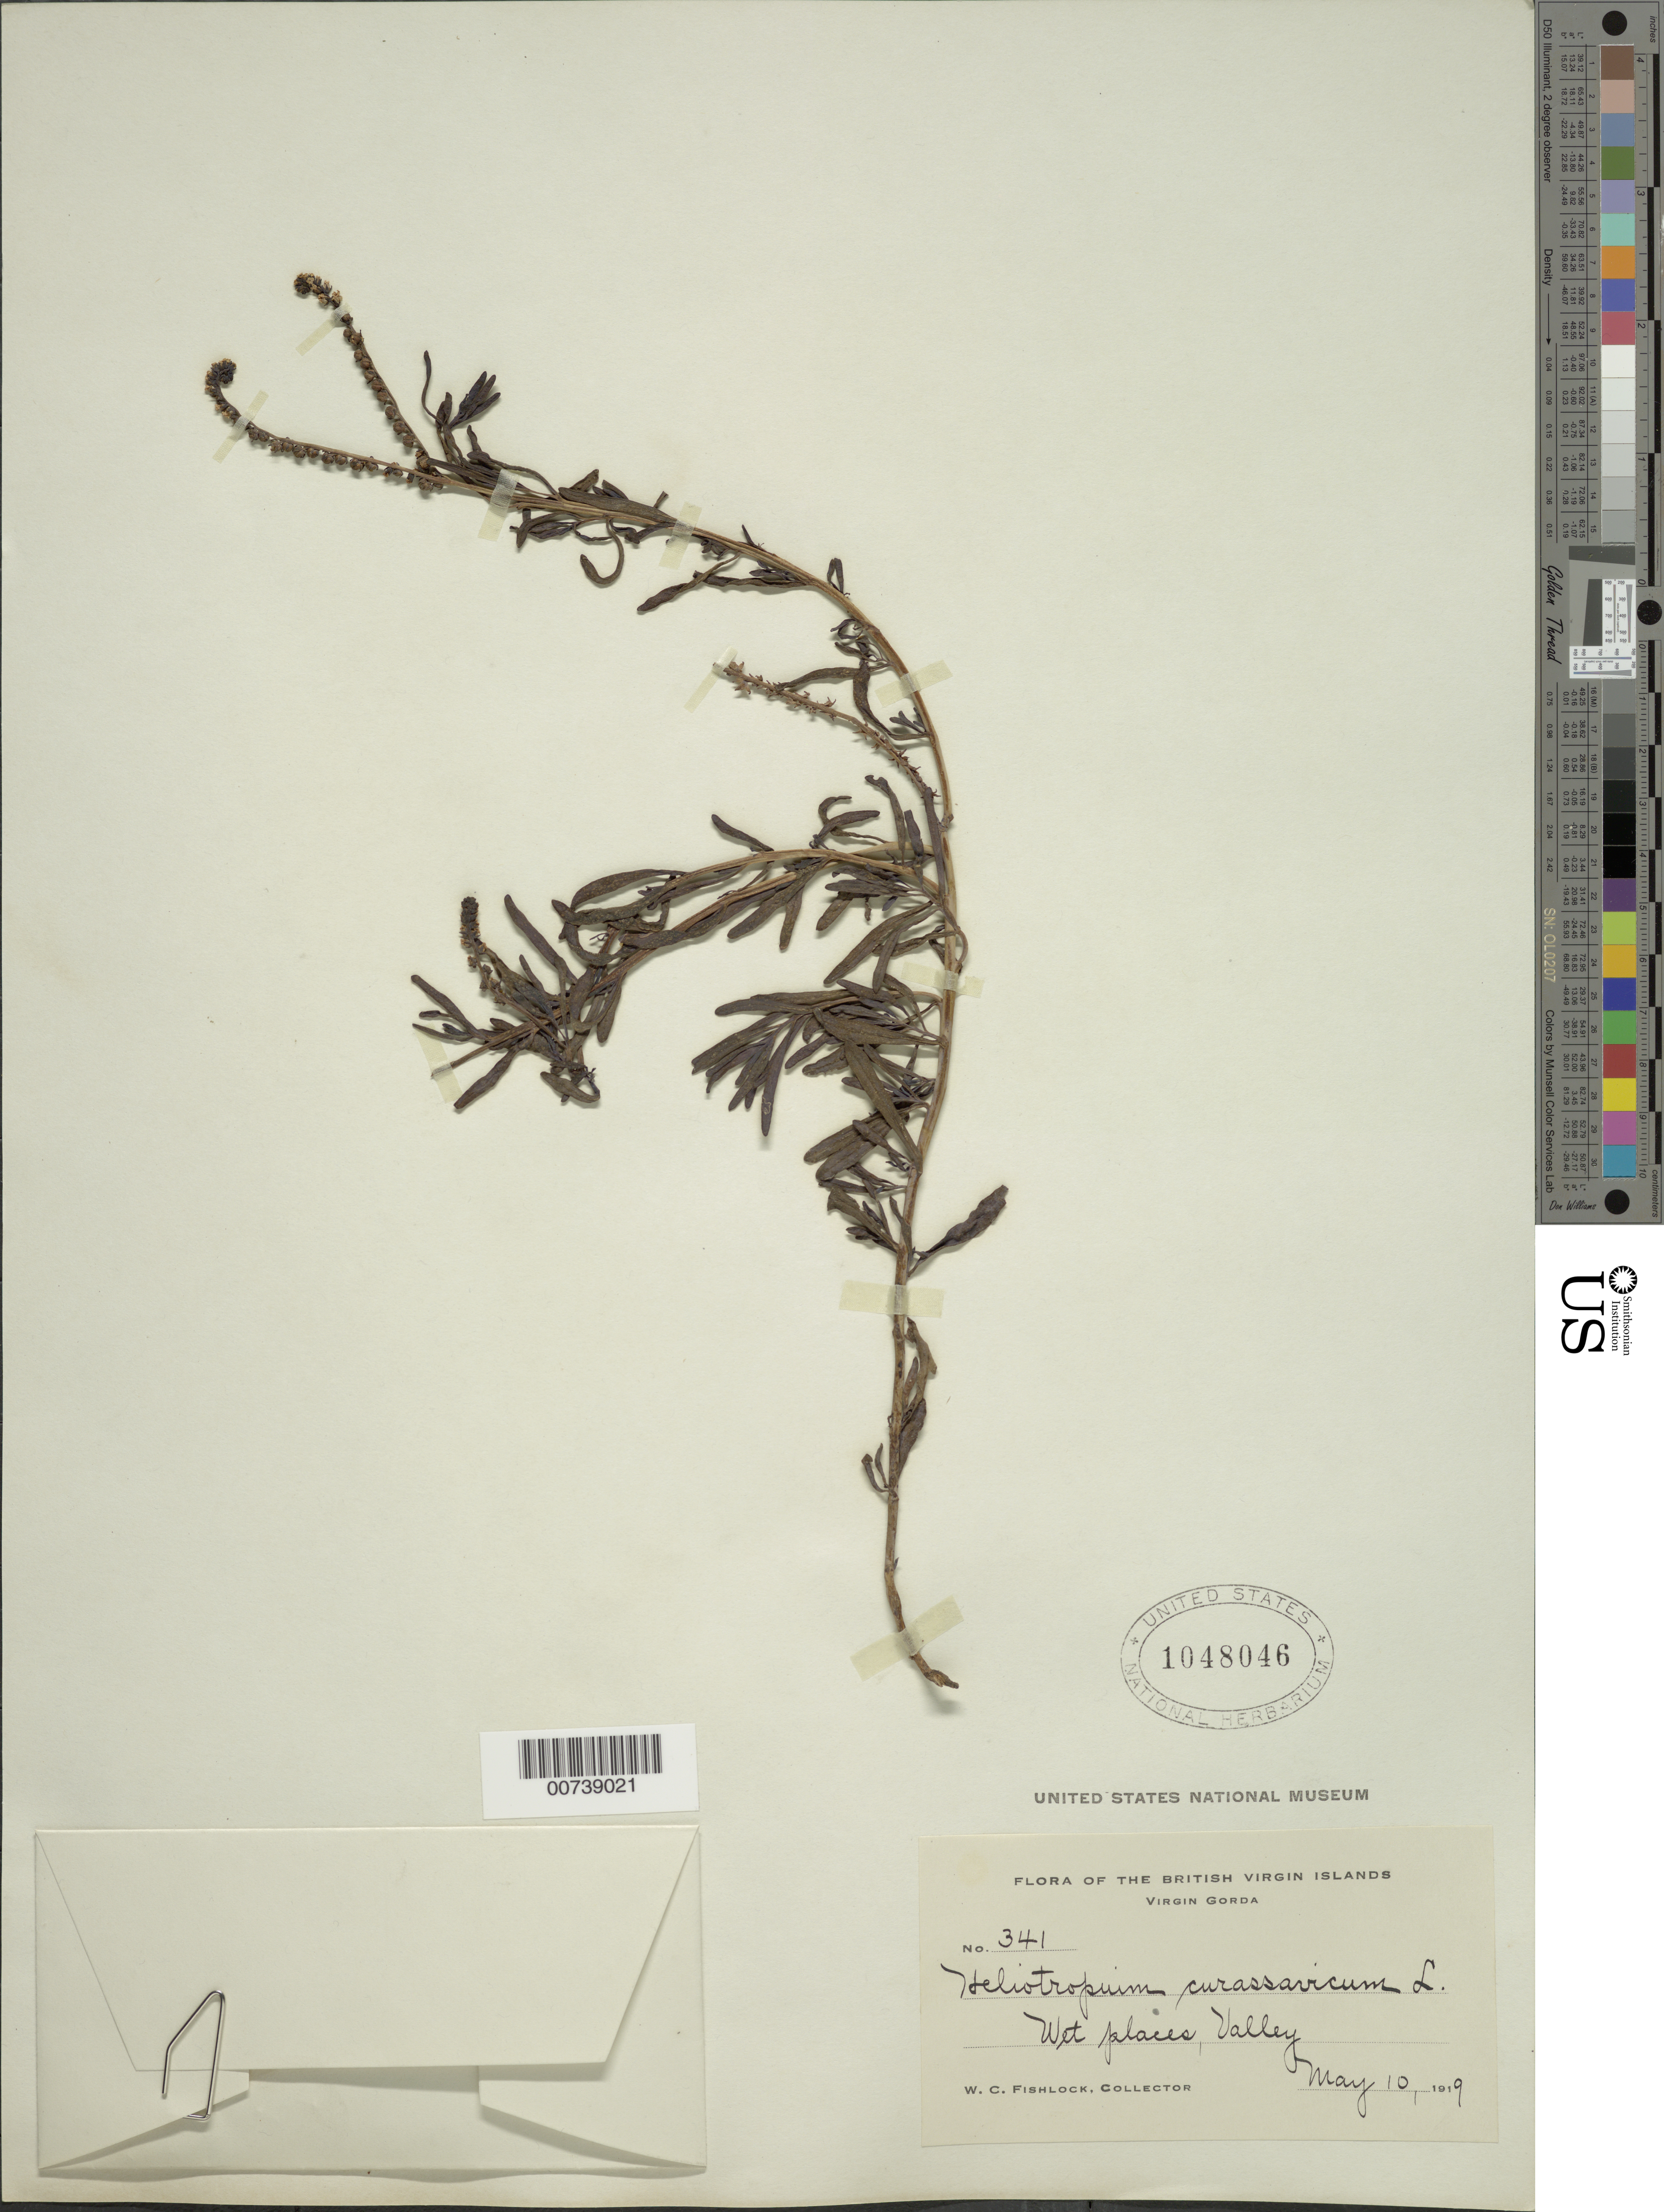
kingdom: Plantae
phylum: Tracheophyta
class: Magnoliopsida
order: Boraginales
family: Heliotropiaceae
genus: Heliotropium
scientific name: Heliotropium curassavicum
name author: L.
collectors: W. Fishlock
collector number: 341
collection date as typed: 10 May 1919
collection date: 1919-05-10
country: British Virgin Islands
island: Virgin Gorda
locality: Valley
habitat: Wet places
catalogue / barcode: US 1048046